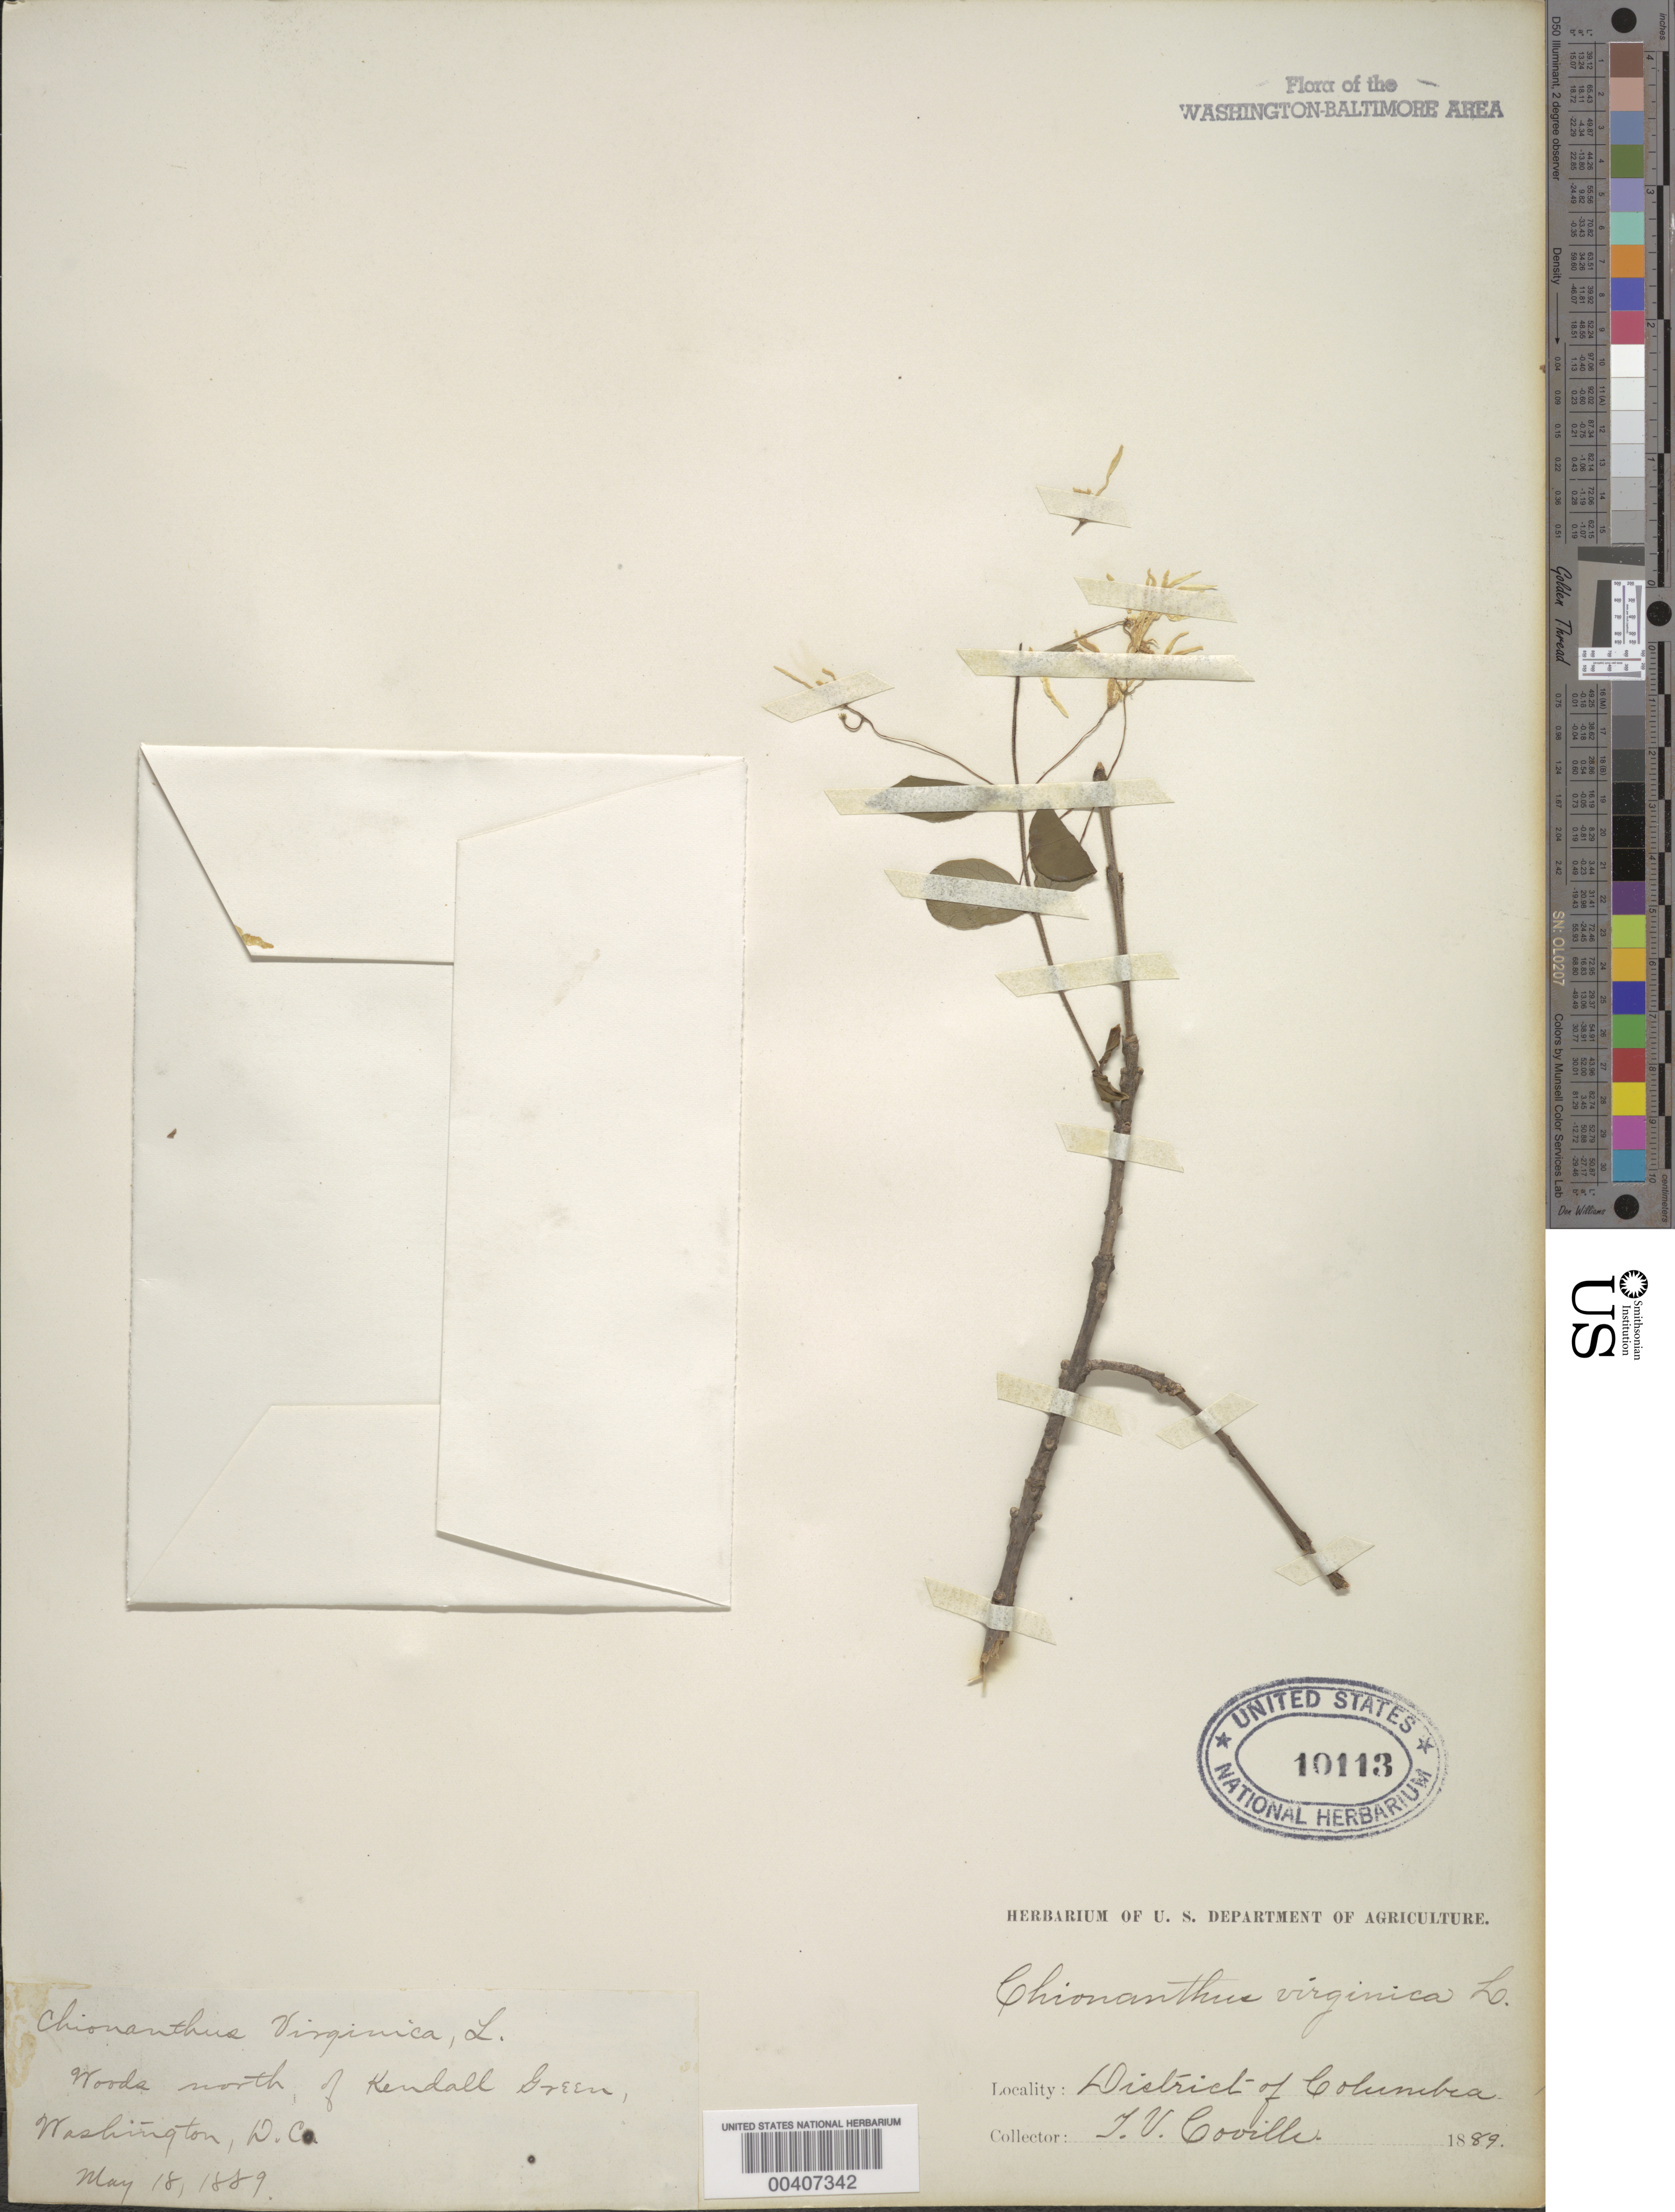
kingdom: Plantae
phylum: Tracheophyta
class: Magnoliopsida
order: Lamiales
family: Oleaceae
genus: Chionanthus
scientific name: Chionanthus virginicus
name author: L.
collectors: F. V. Coville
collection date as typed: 18 May 1889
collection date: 1889-05-18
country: United States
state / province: District of Columbia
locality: North of Kendall Green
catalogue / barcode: US 10113